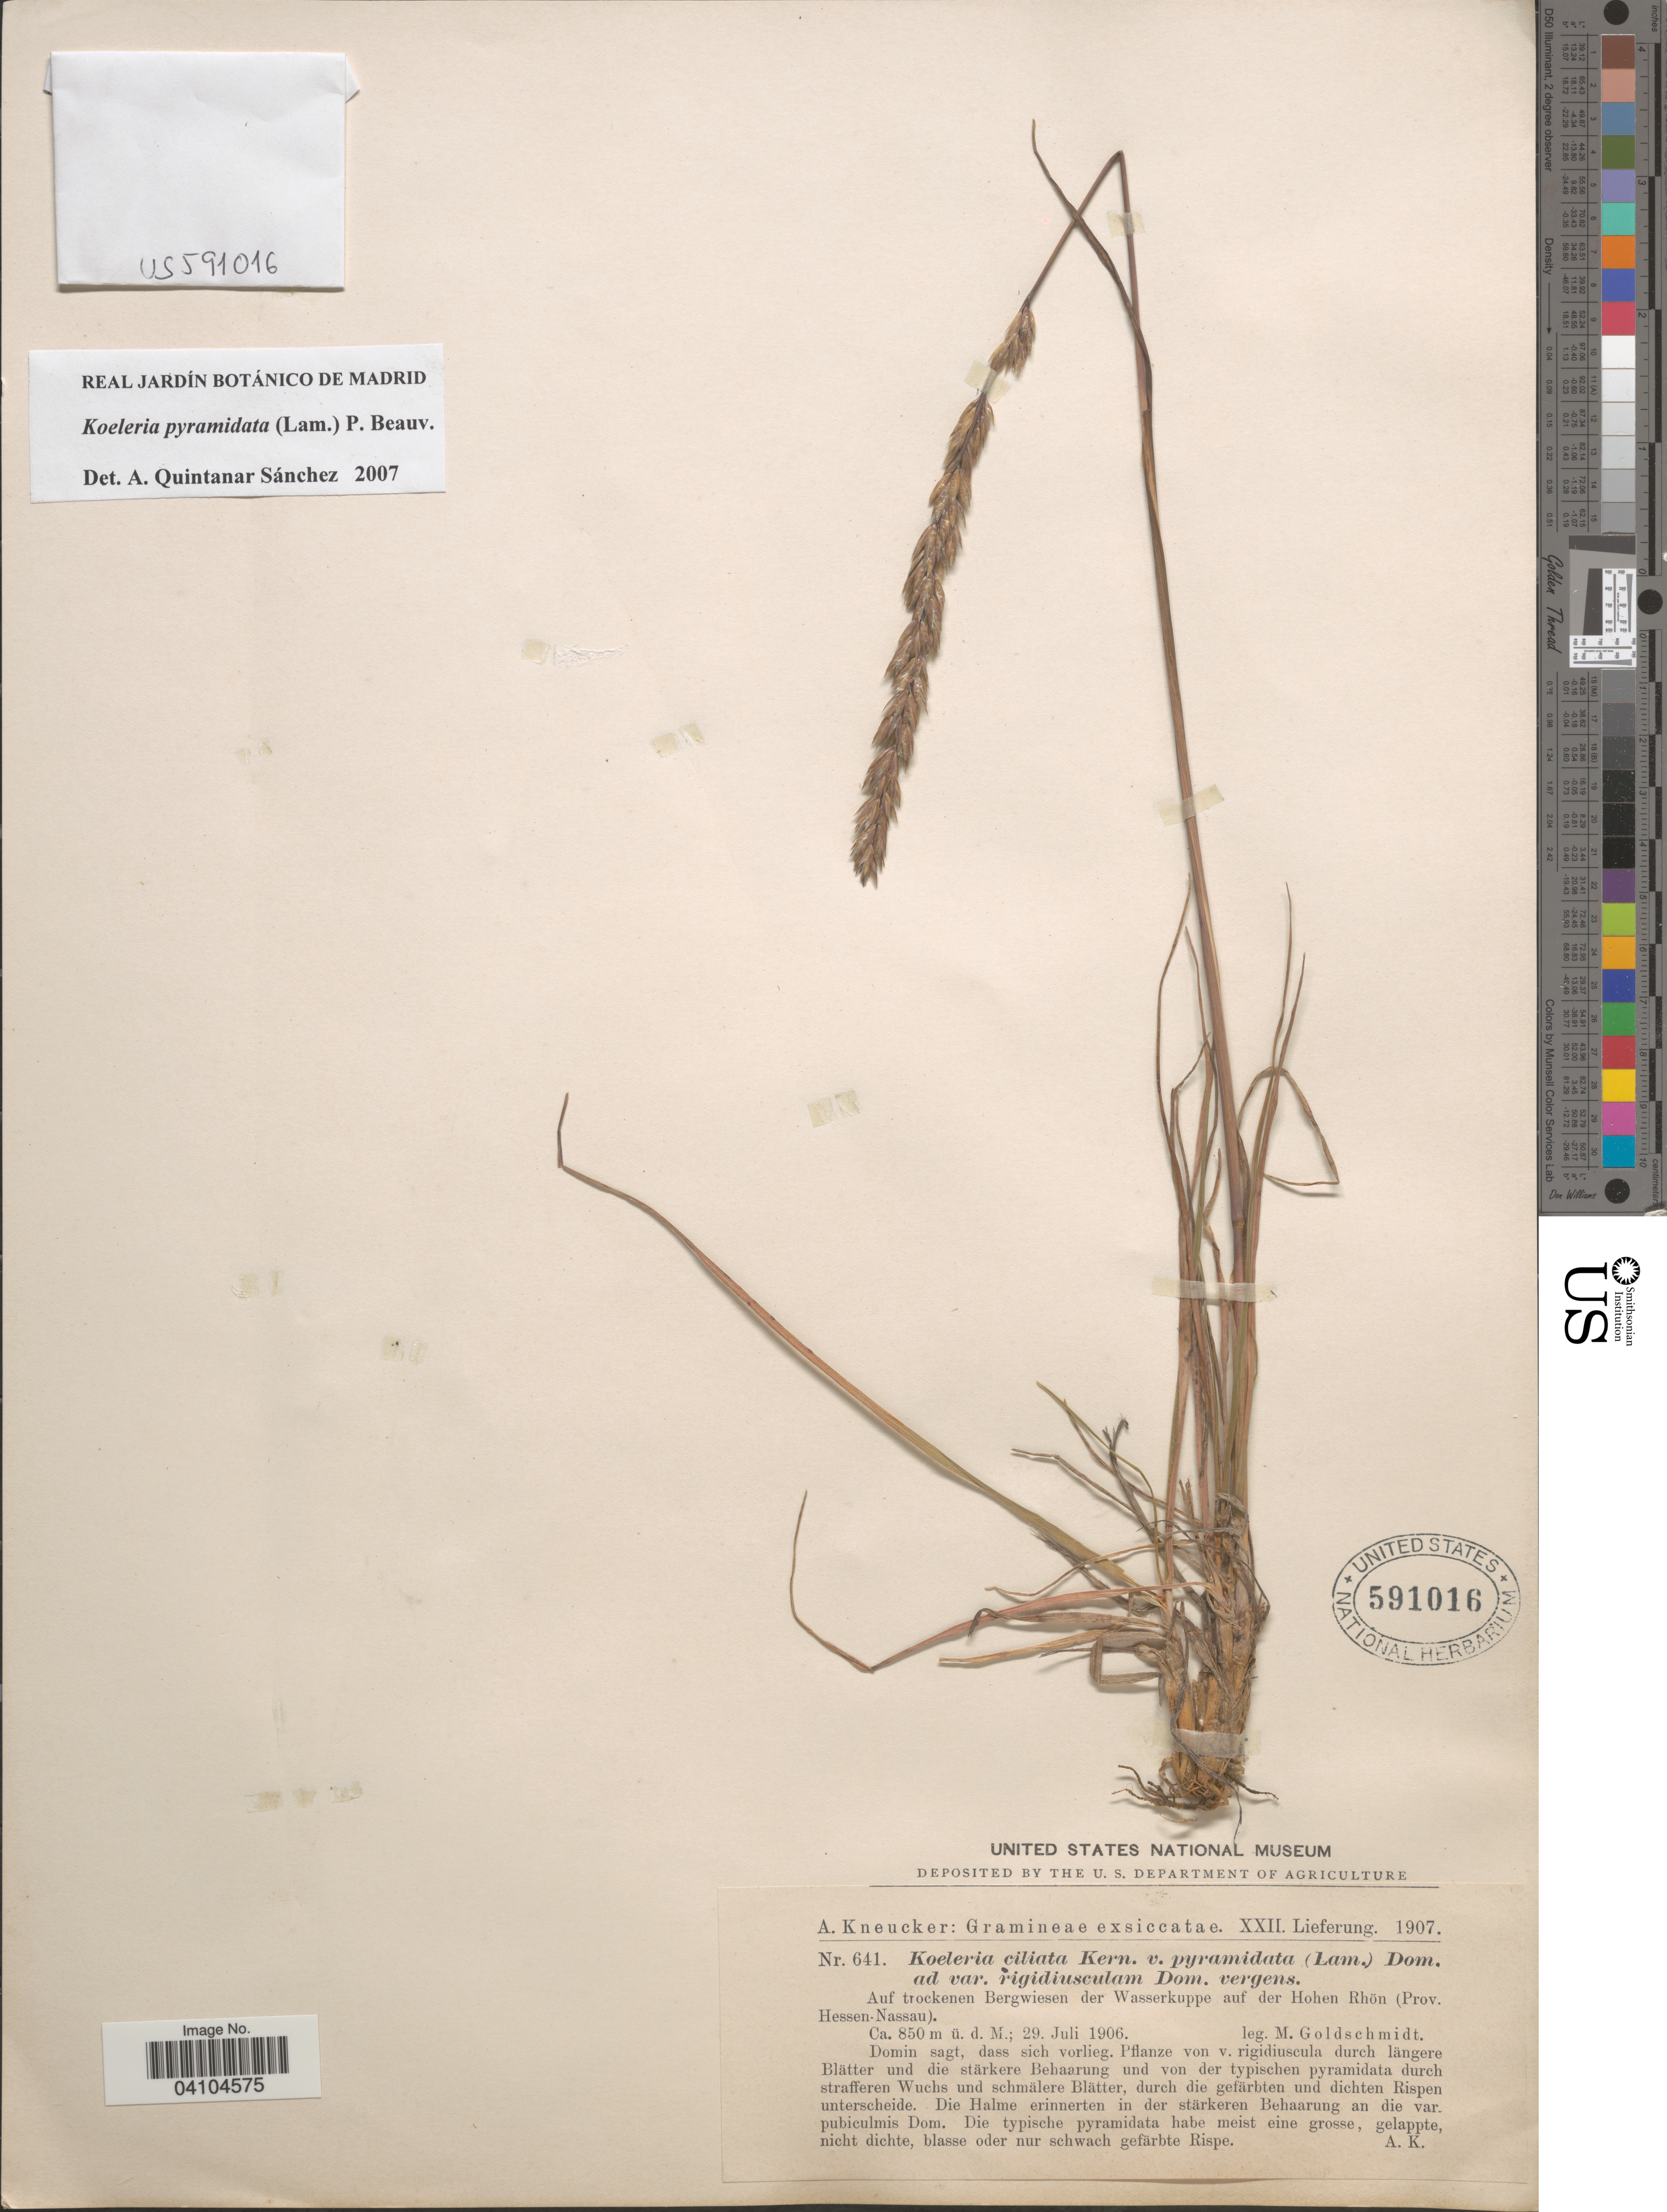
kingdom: Plantae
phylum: Tracheophyta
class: Liliopsida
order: Poales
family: Poaceae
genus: Koeleria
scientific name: Koeleria pyramidata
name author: (Lam.) P. Beauv.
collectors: M. Goldschmidt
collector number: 641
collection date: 1906-07-29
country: Germany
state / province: Hesse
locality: Auf trockenen Bergwiesen der Wasserkuppe auf der Hohen Rhön (Prov. Hessen-Nassau).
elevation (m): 850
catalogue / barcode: US 591016